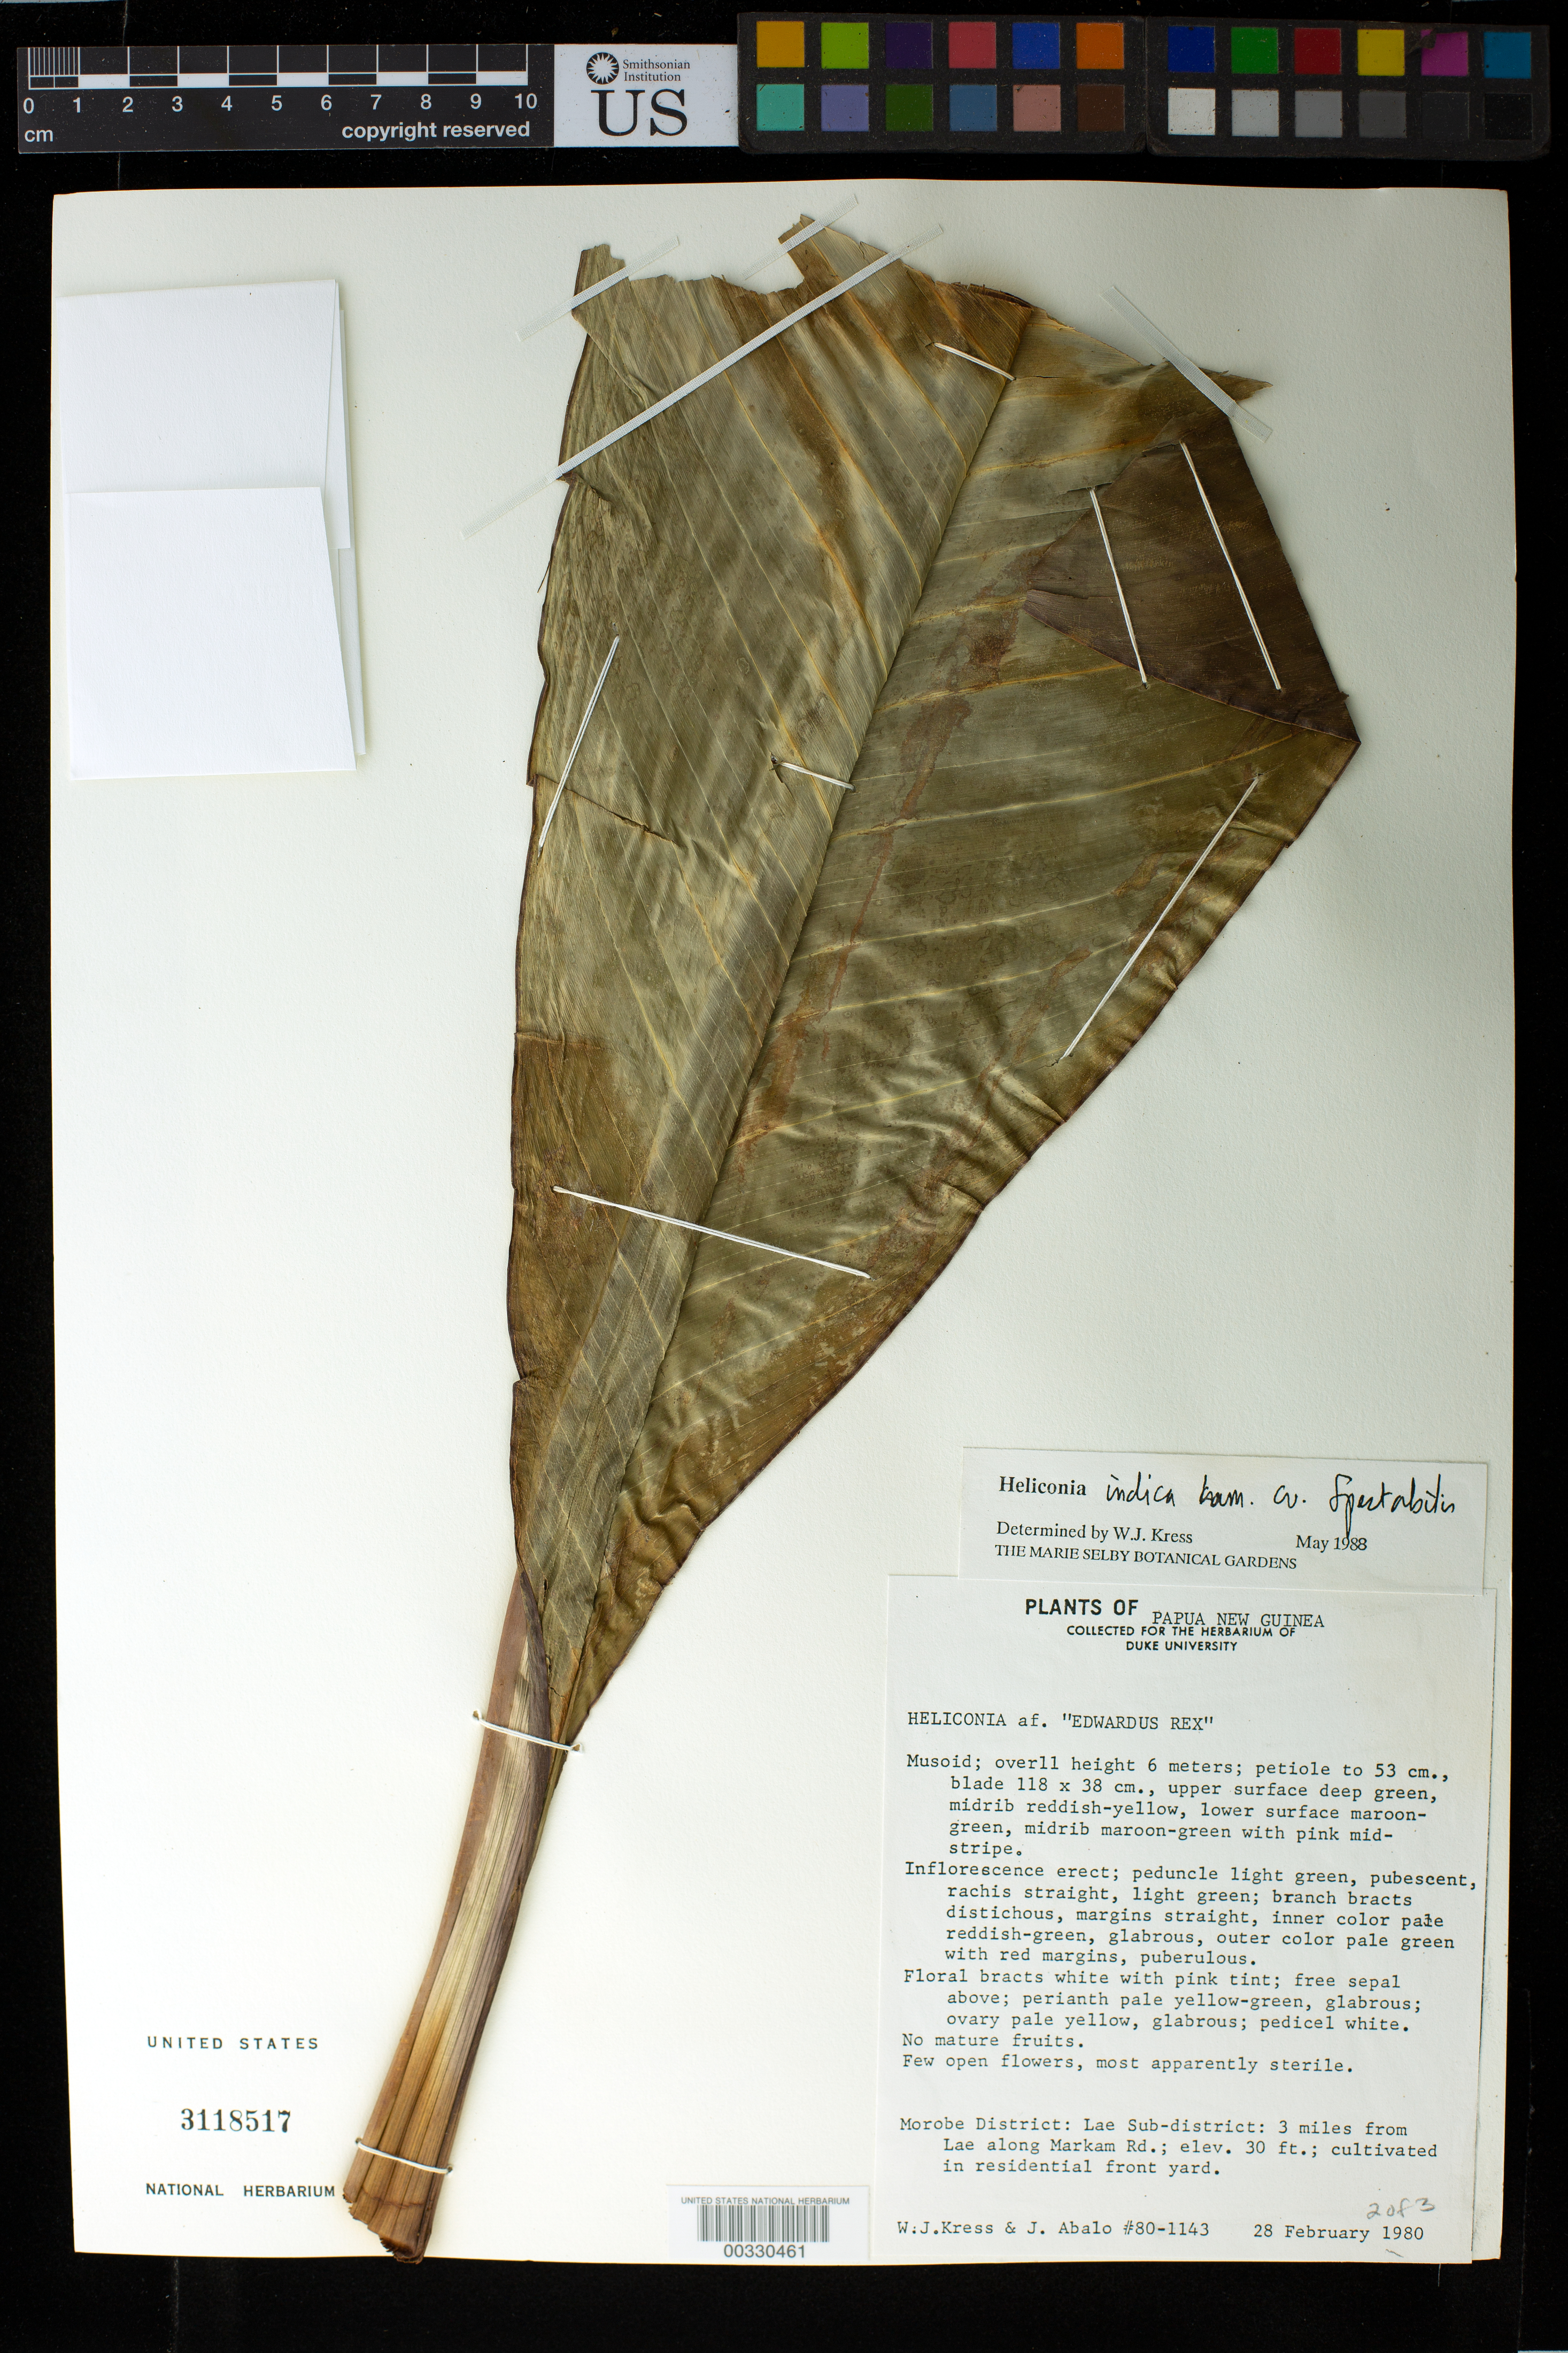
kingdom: Plantae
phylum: Tracheophyta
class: Liliopsida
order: Zingiberales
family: Heliconiaceae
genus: Heliconia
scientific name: Heliconia indica 'Spectabilis'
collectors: W. J. Kress & J. E. Abalo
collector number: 80-1143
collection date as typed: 28 Feb 1980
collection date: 1980-02-28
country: Papua New Guinea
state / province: Morobe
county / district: Lae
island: New Guinea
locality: Morobe district, lae sub-district, 3 miles from lae along markam rd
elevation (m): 9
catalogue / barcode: US 3118517